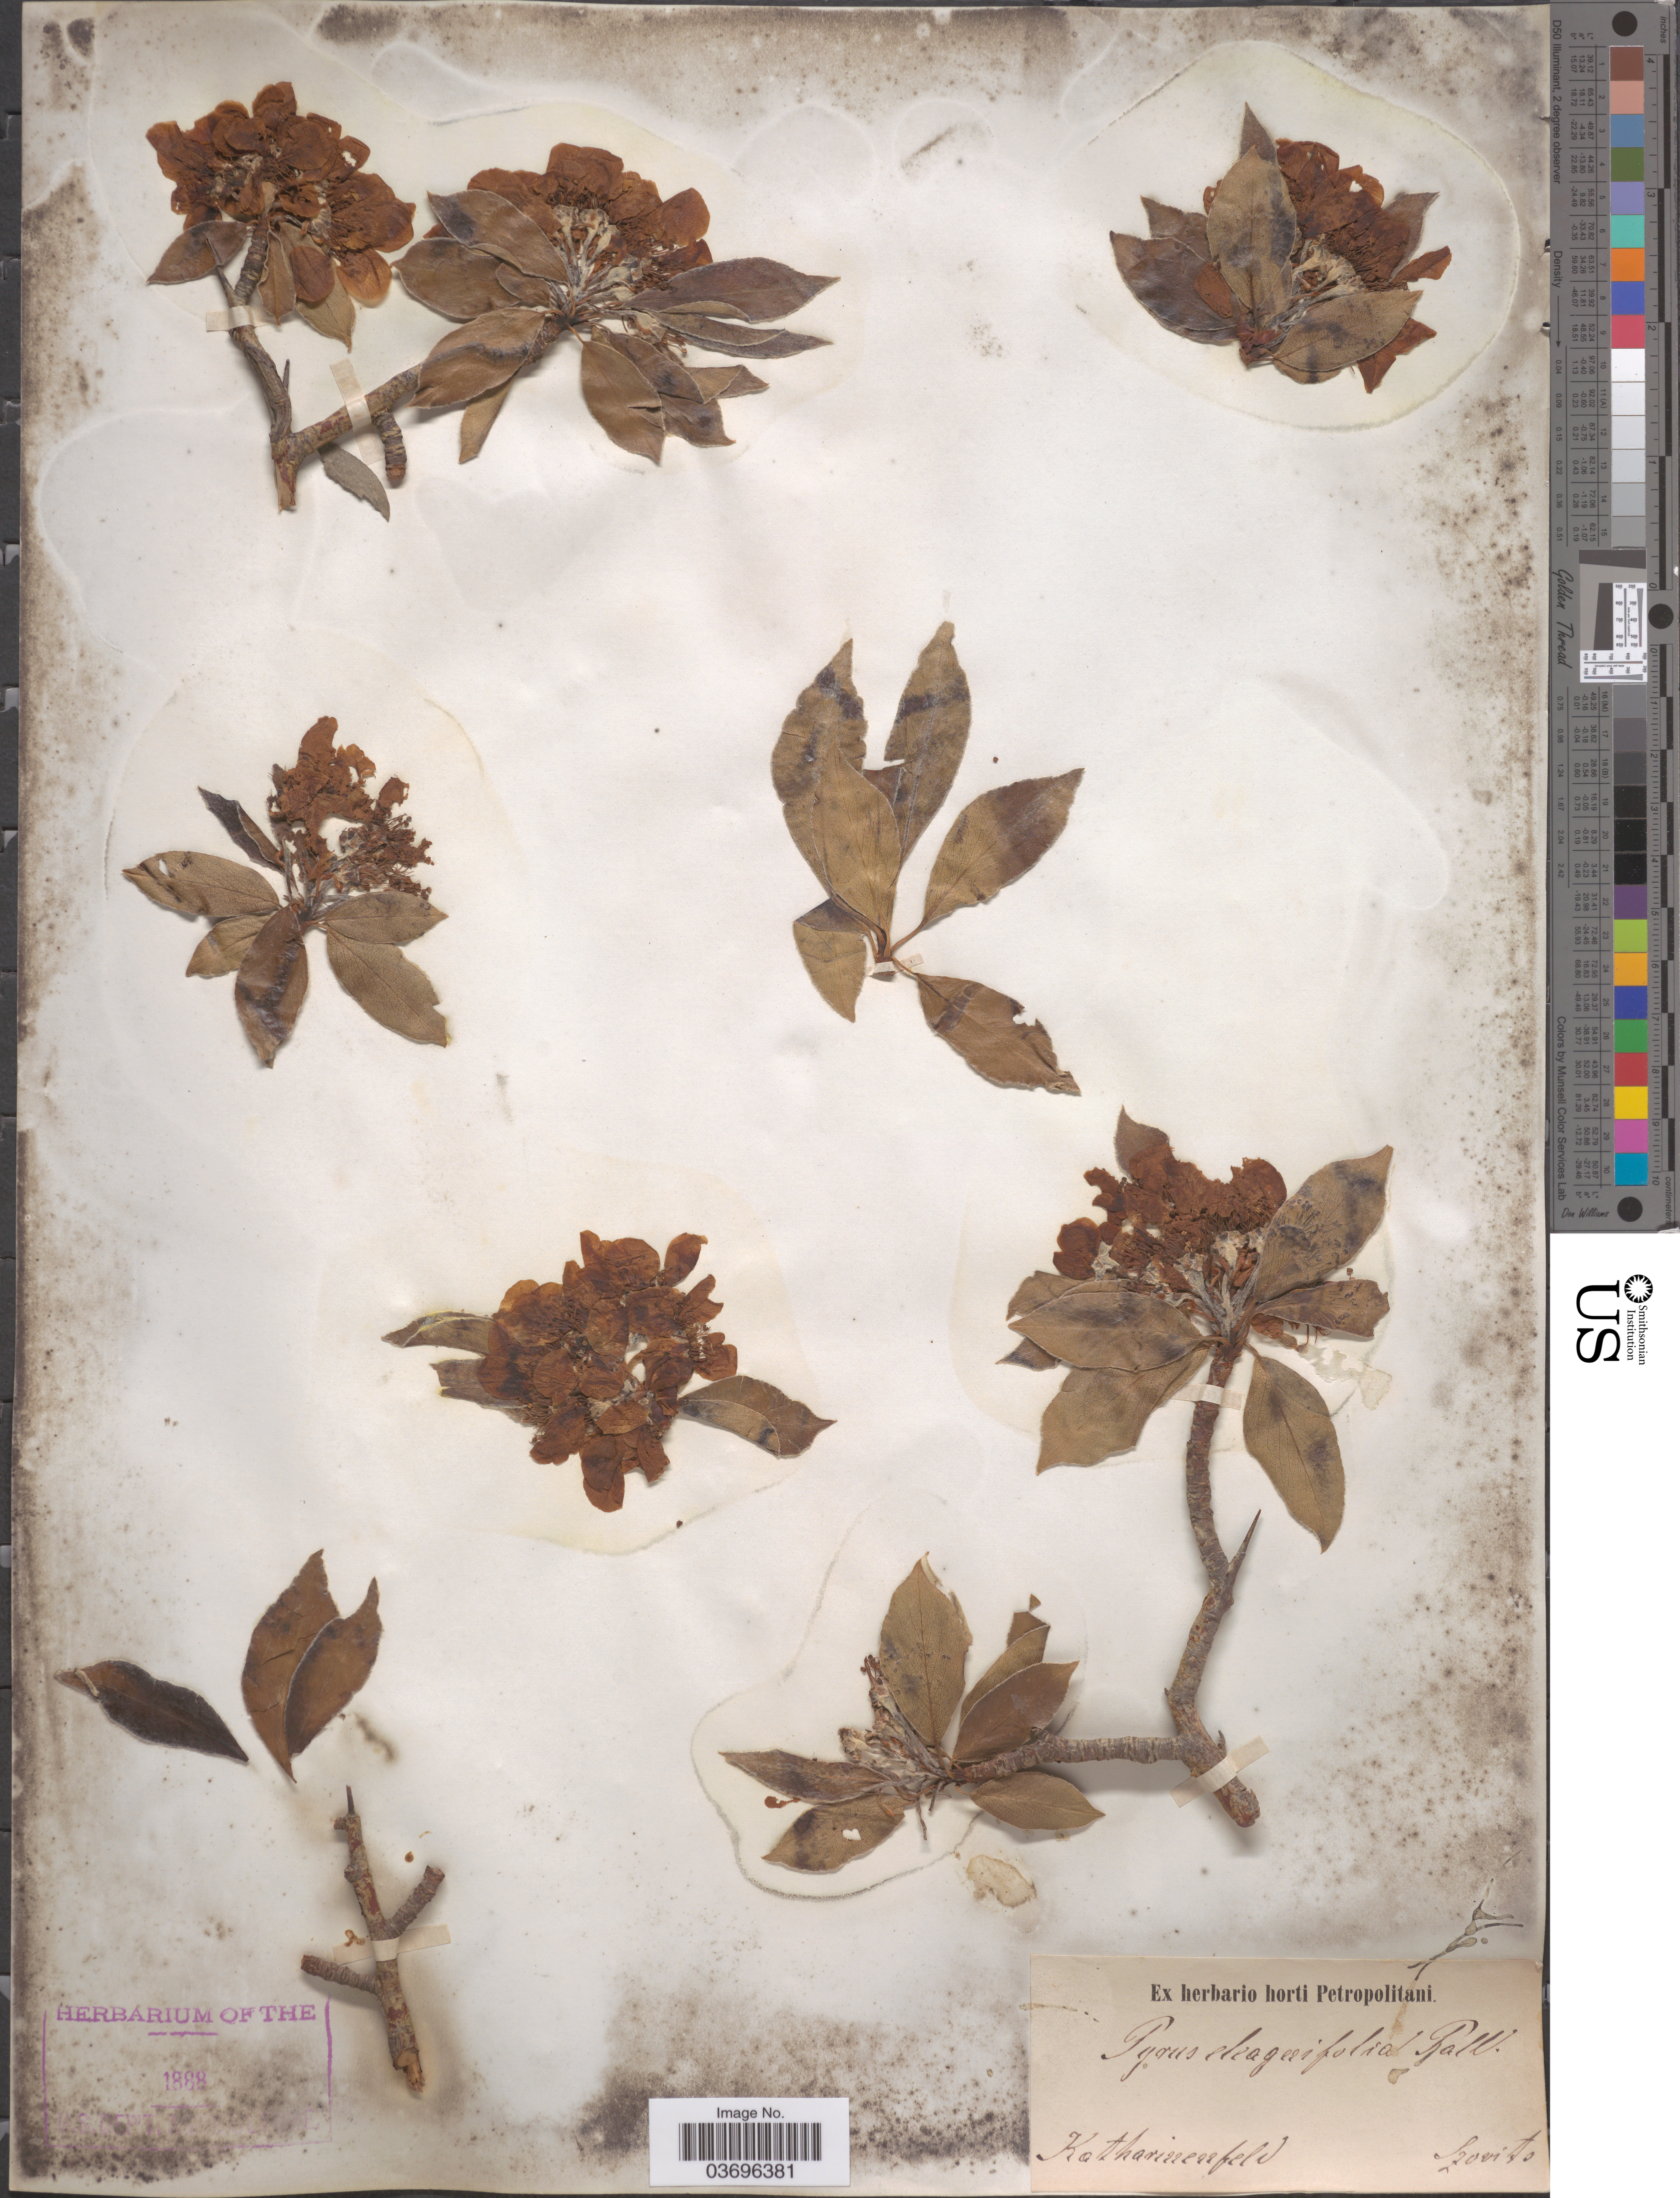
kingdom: Plantae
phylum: Tracheophyta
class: Magnoliopsida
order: Rosales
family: Rosaceae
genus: Pyrus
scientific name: Pyrus elaeagrifolia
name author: Pall.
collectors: Szovits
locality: Katharissenfeld.